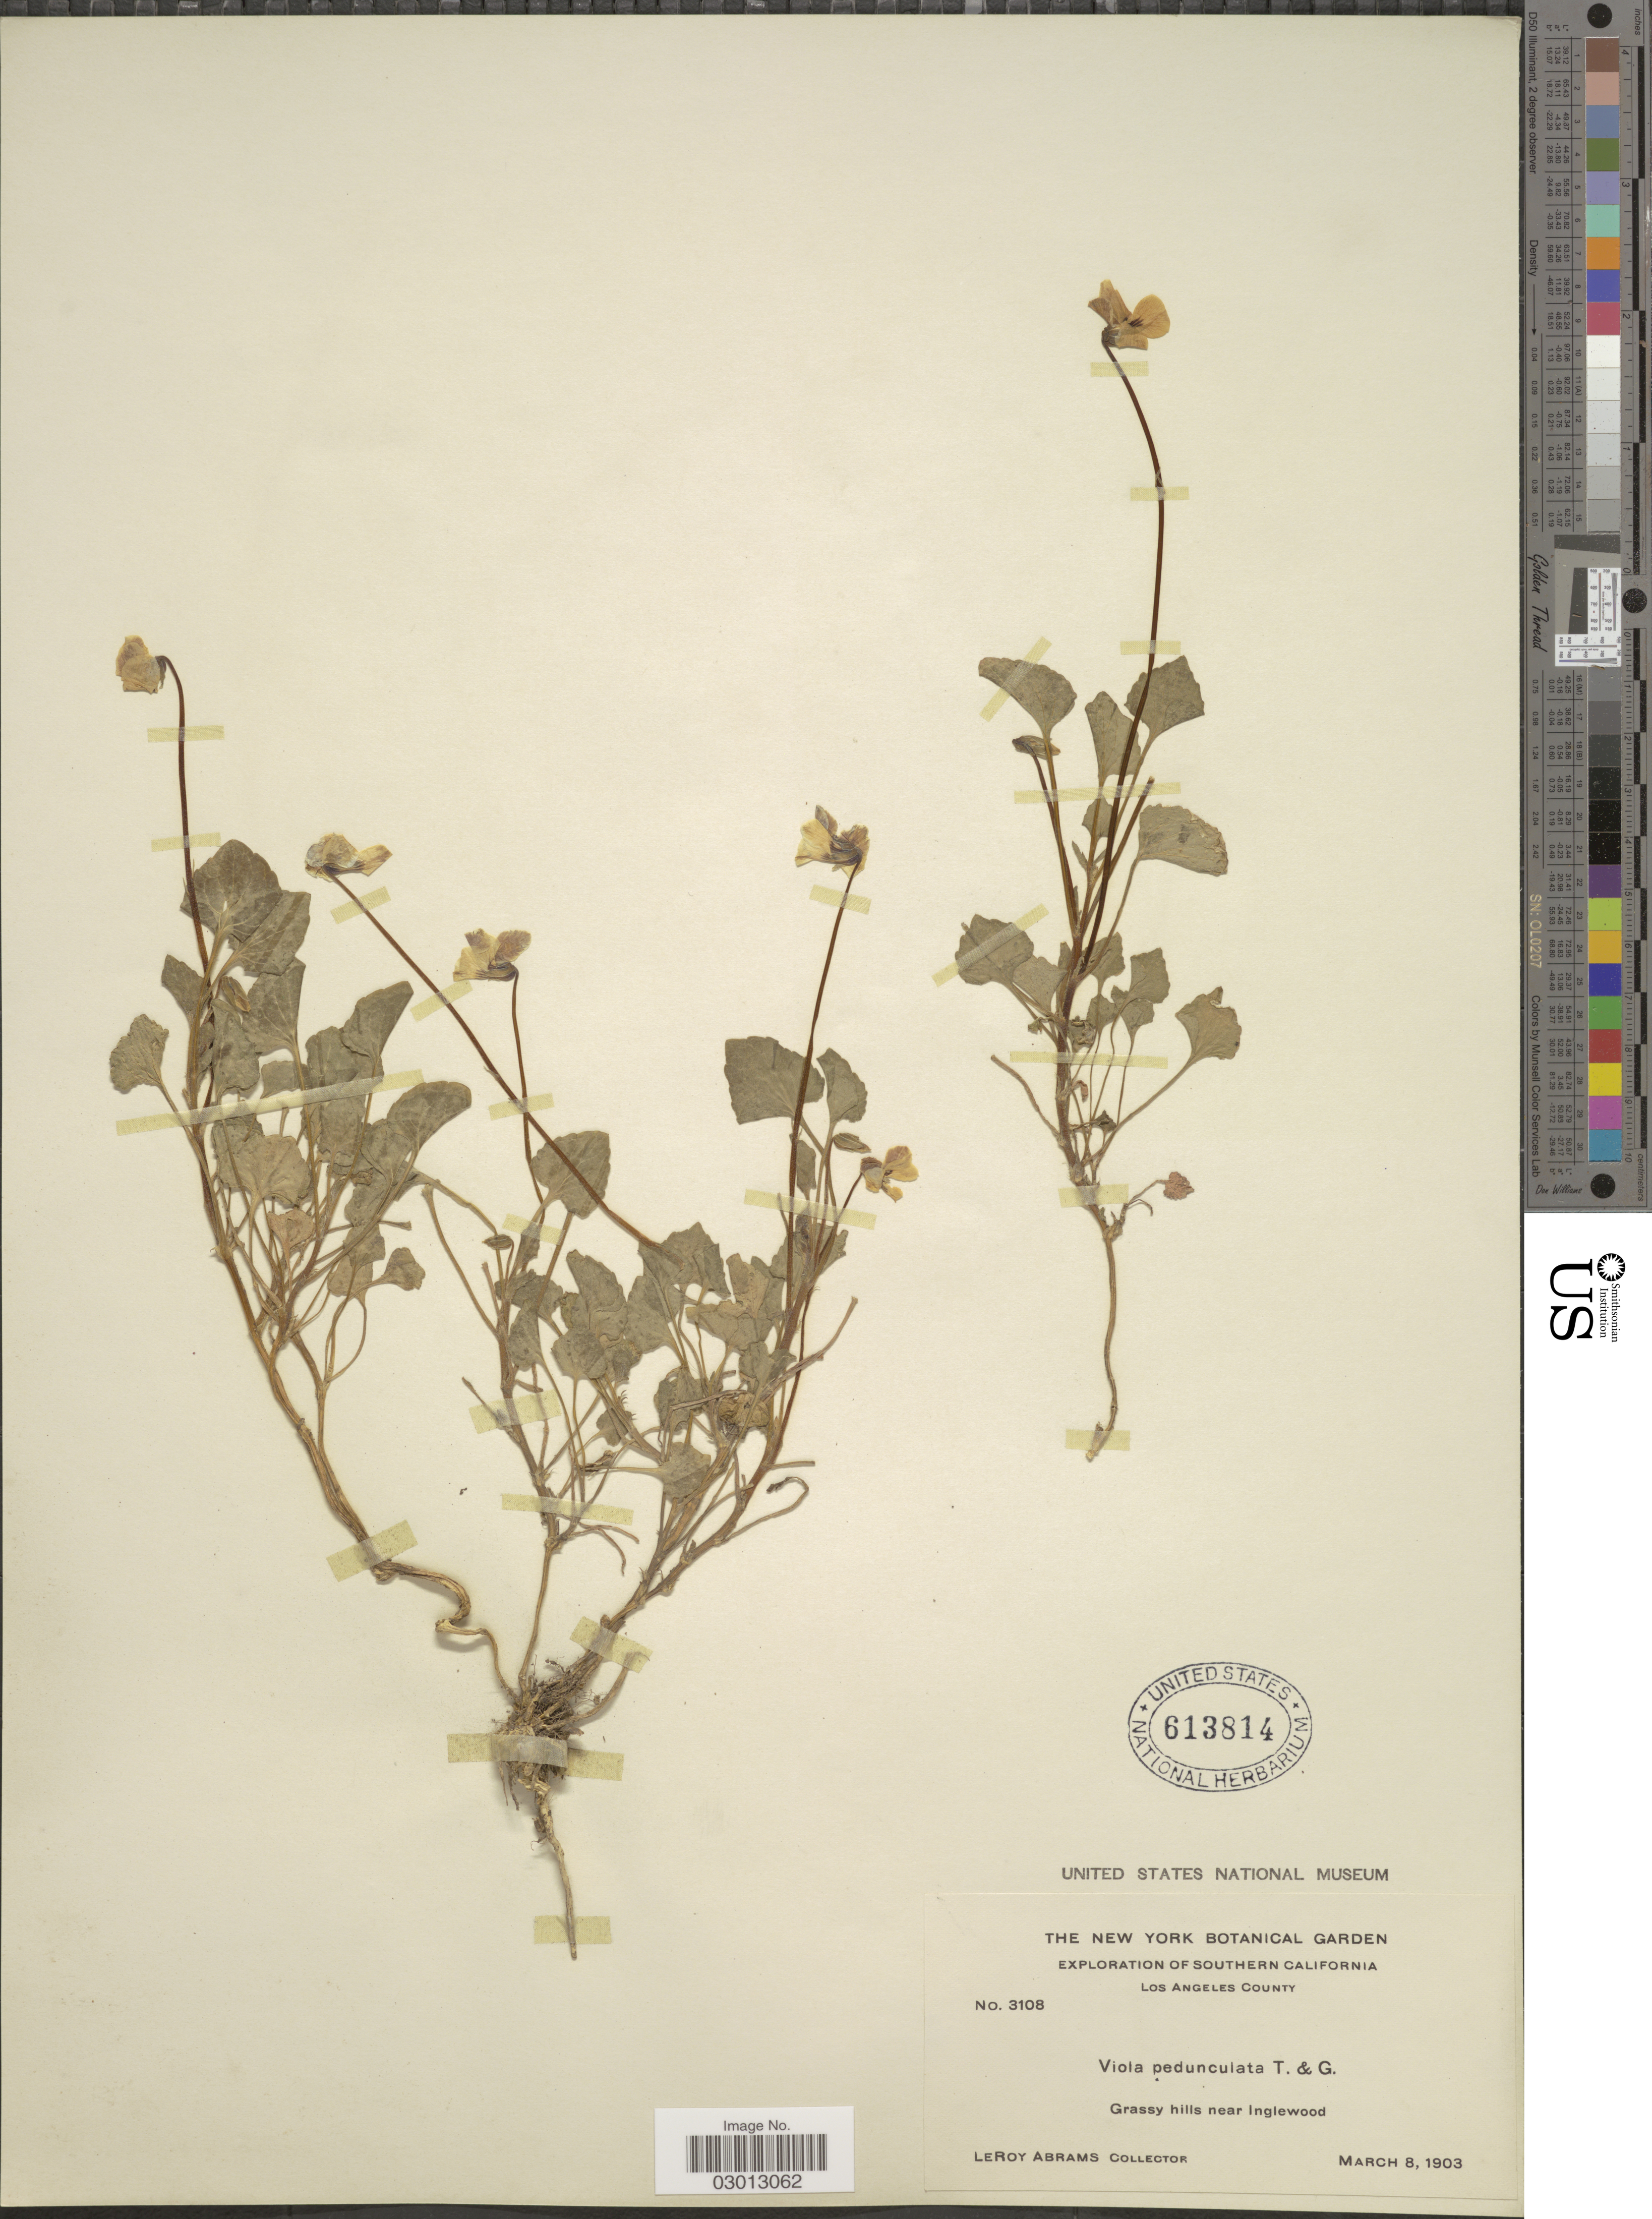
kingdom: Plantae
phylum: Tracheophyta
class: Magnoliopsida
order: Malpighiales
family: Violaceae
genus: Viola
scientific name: Viola pedunculata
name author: Torr. & A. Gray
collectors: L. Abrams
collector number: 3108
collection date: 1903-03-08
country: United States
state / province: California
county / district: Los Angeles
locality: Southern California. Los Angeles County. Grassy hills near Inglewood.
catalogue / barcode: US 613814